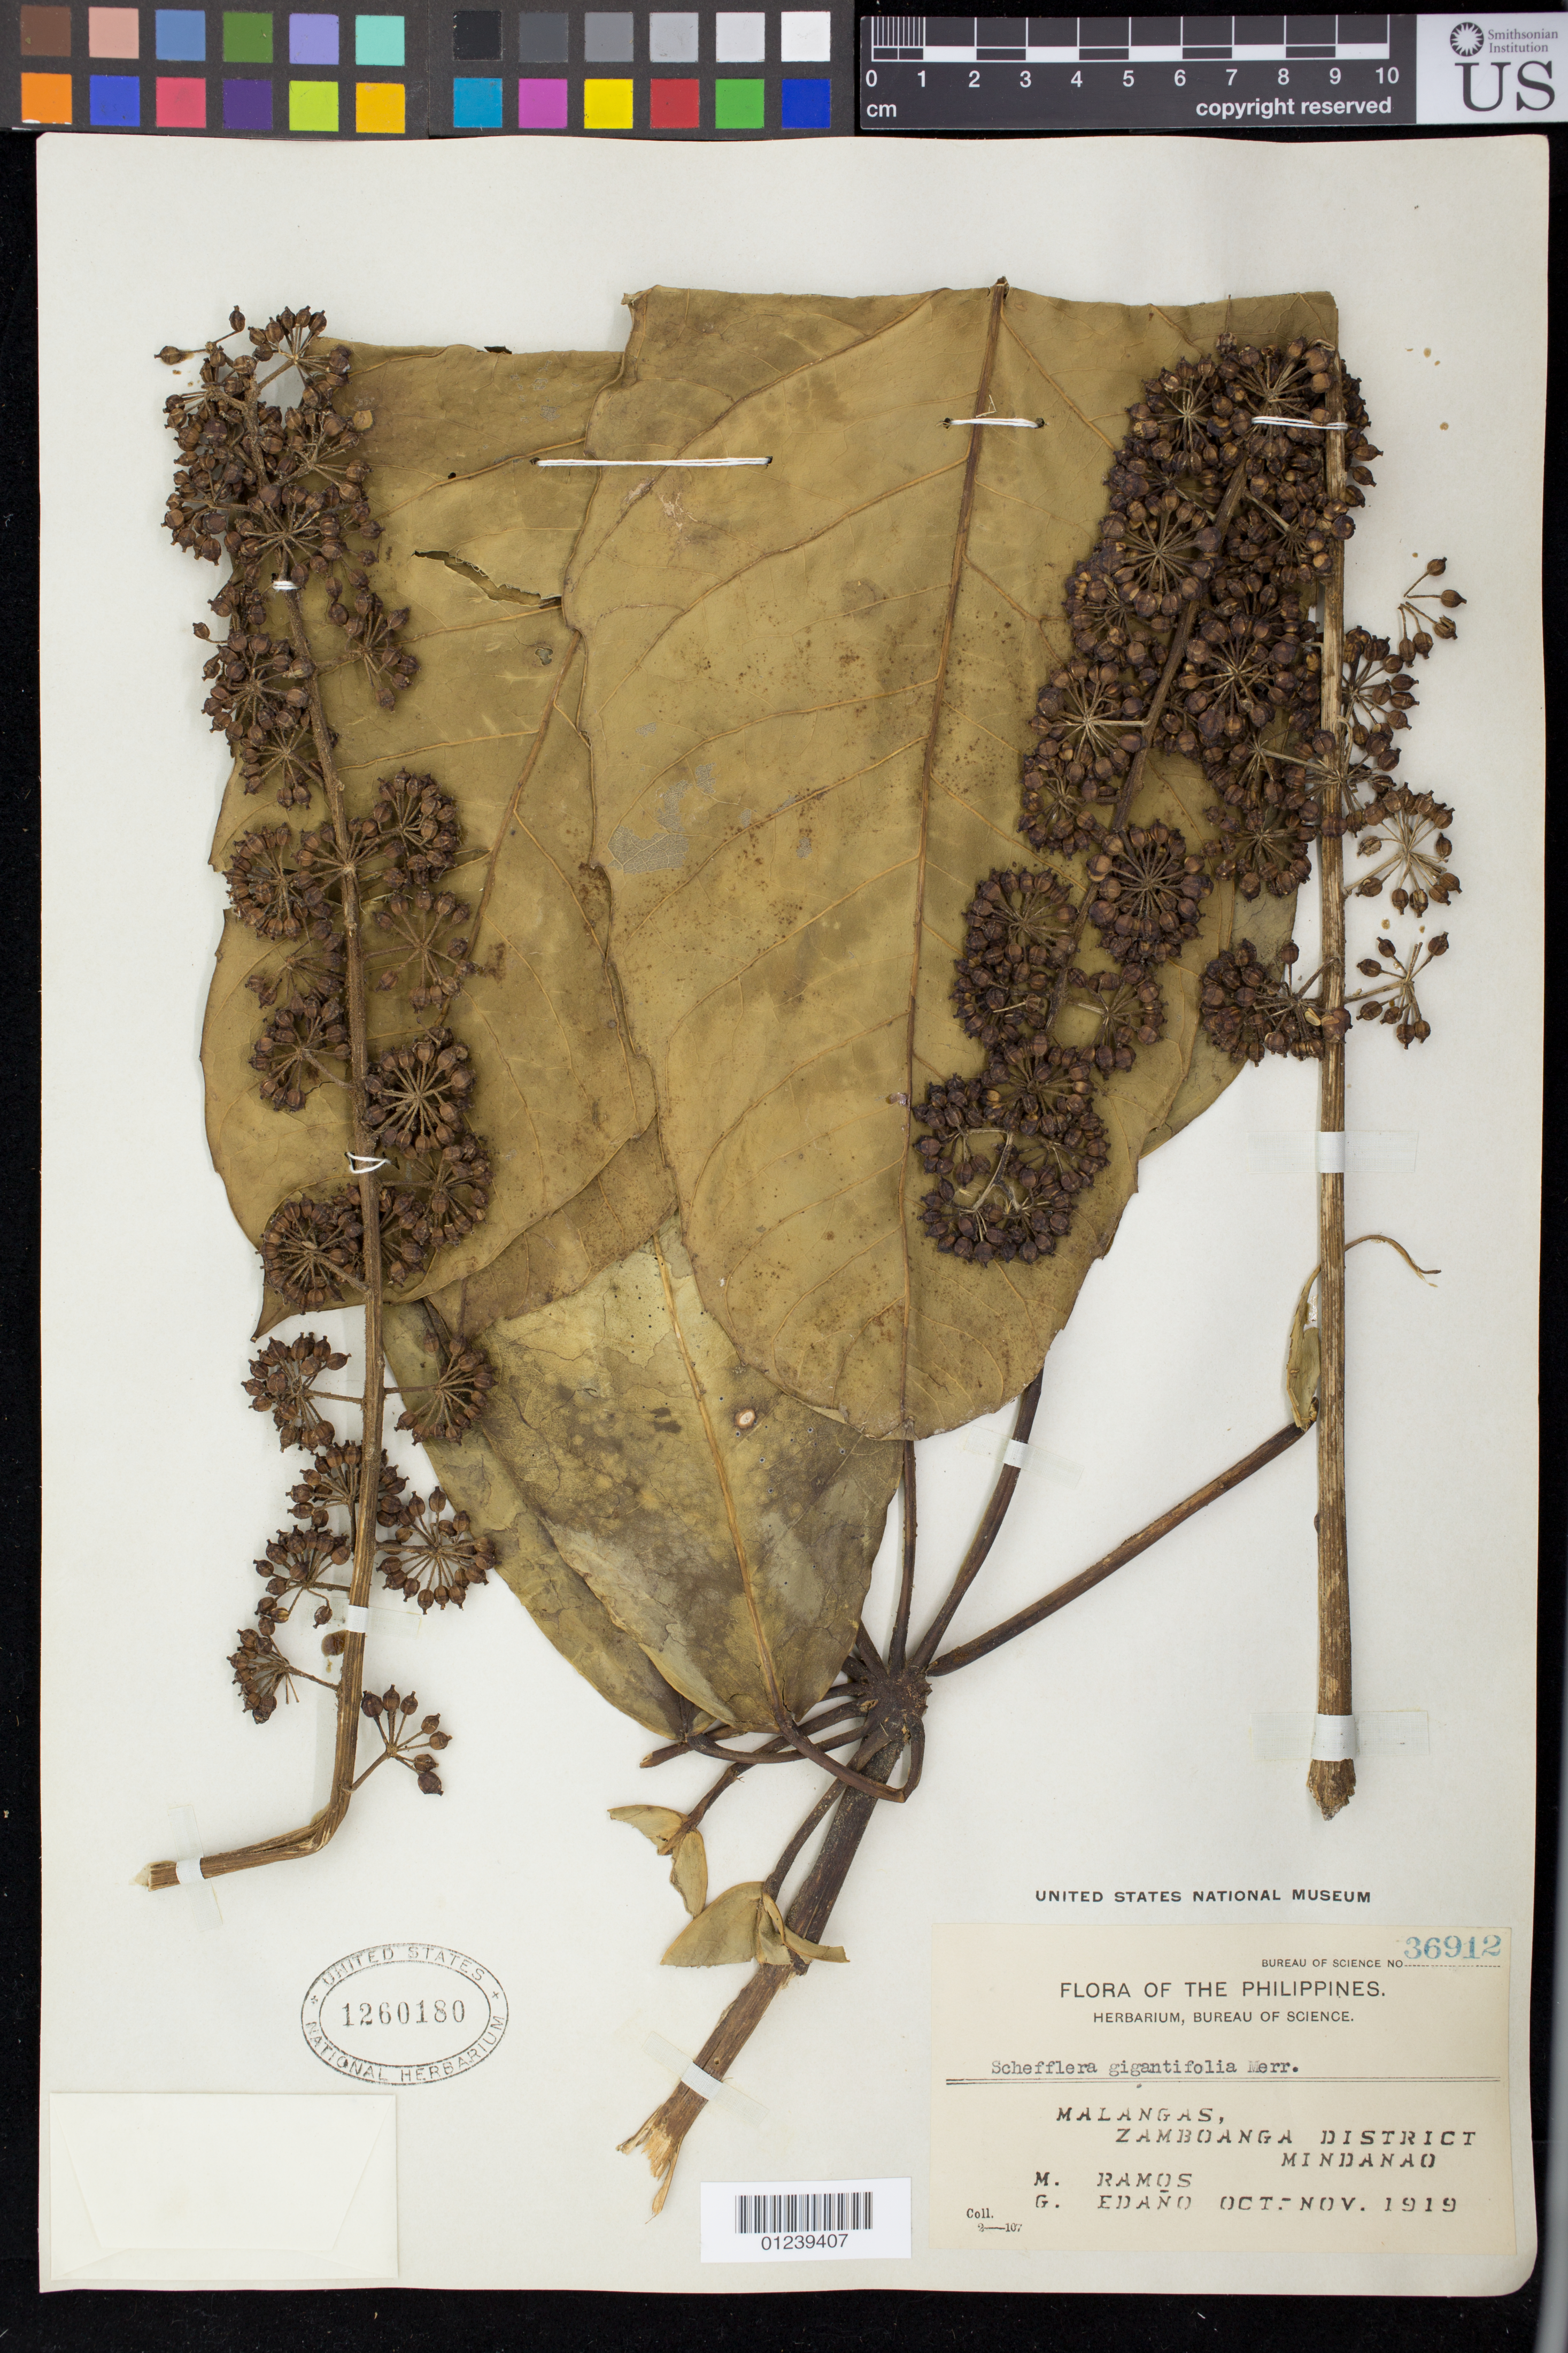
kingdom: Plantae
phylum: Tracheophyta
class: Magnoliopsida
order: Apiales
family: Araliaceae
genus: Schefflera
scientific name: Schefflera gigantifolia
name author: Merr.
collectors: M. Ramos & M. Ramos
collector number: Bur. Sci. 36912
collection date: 1919-10/1919-11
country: Philippines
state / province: Zamboanga Peninsula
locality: Malangas, Mindanao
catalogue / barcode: US 1260180